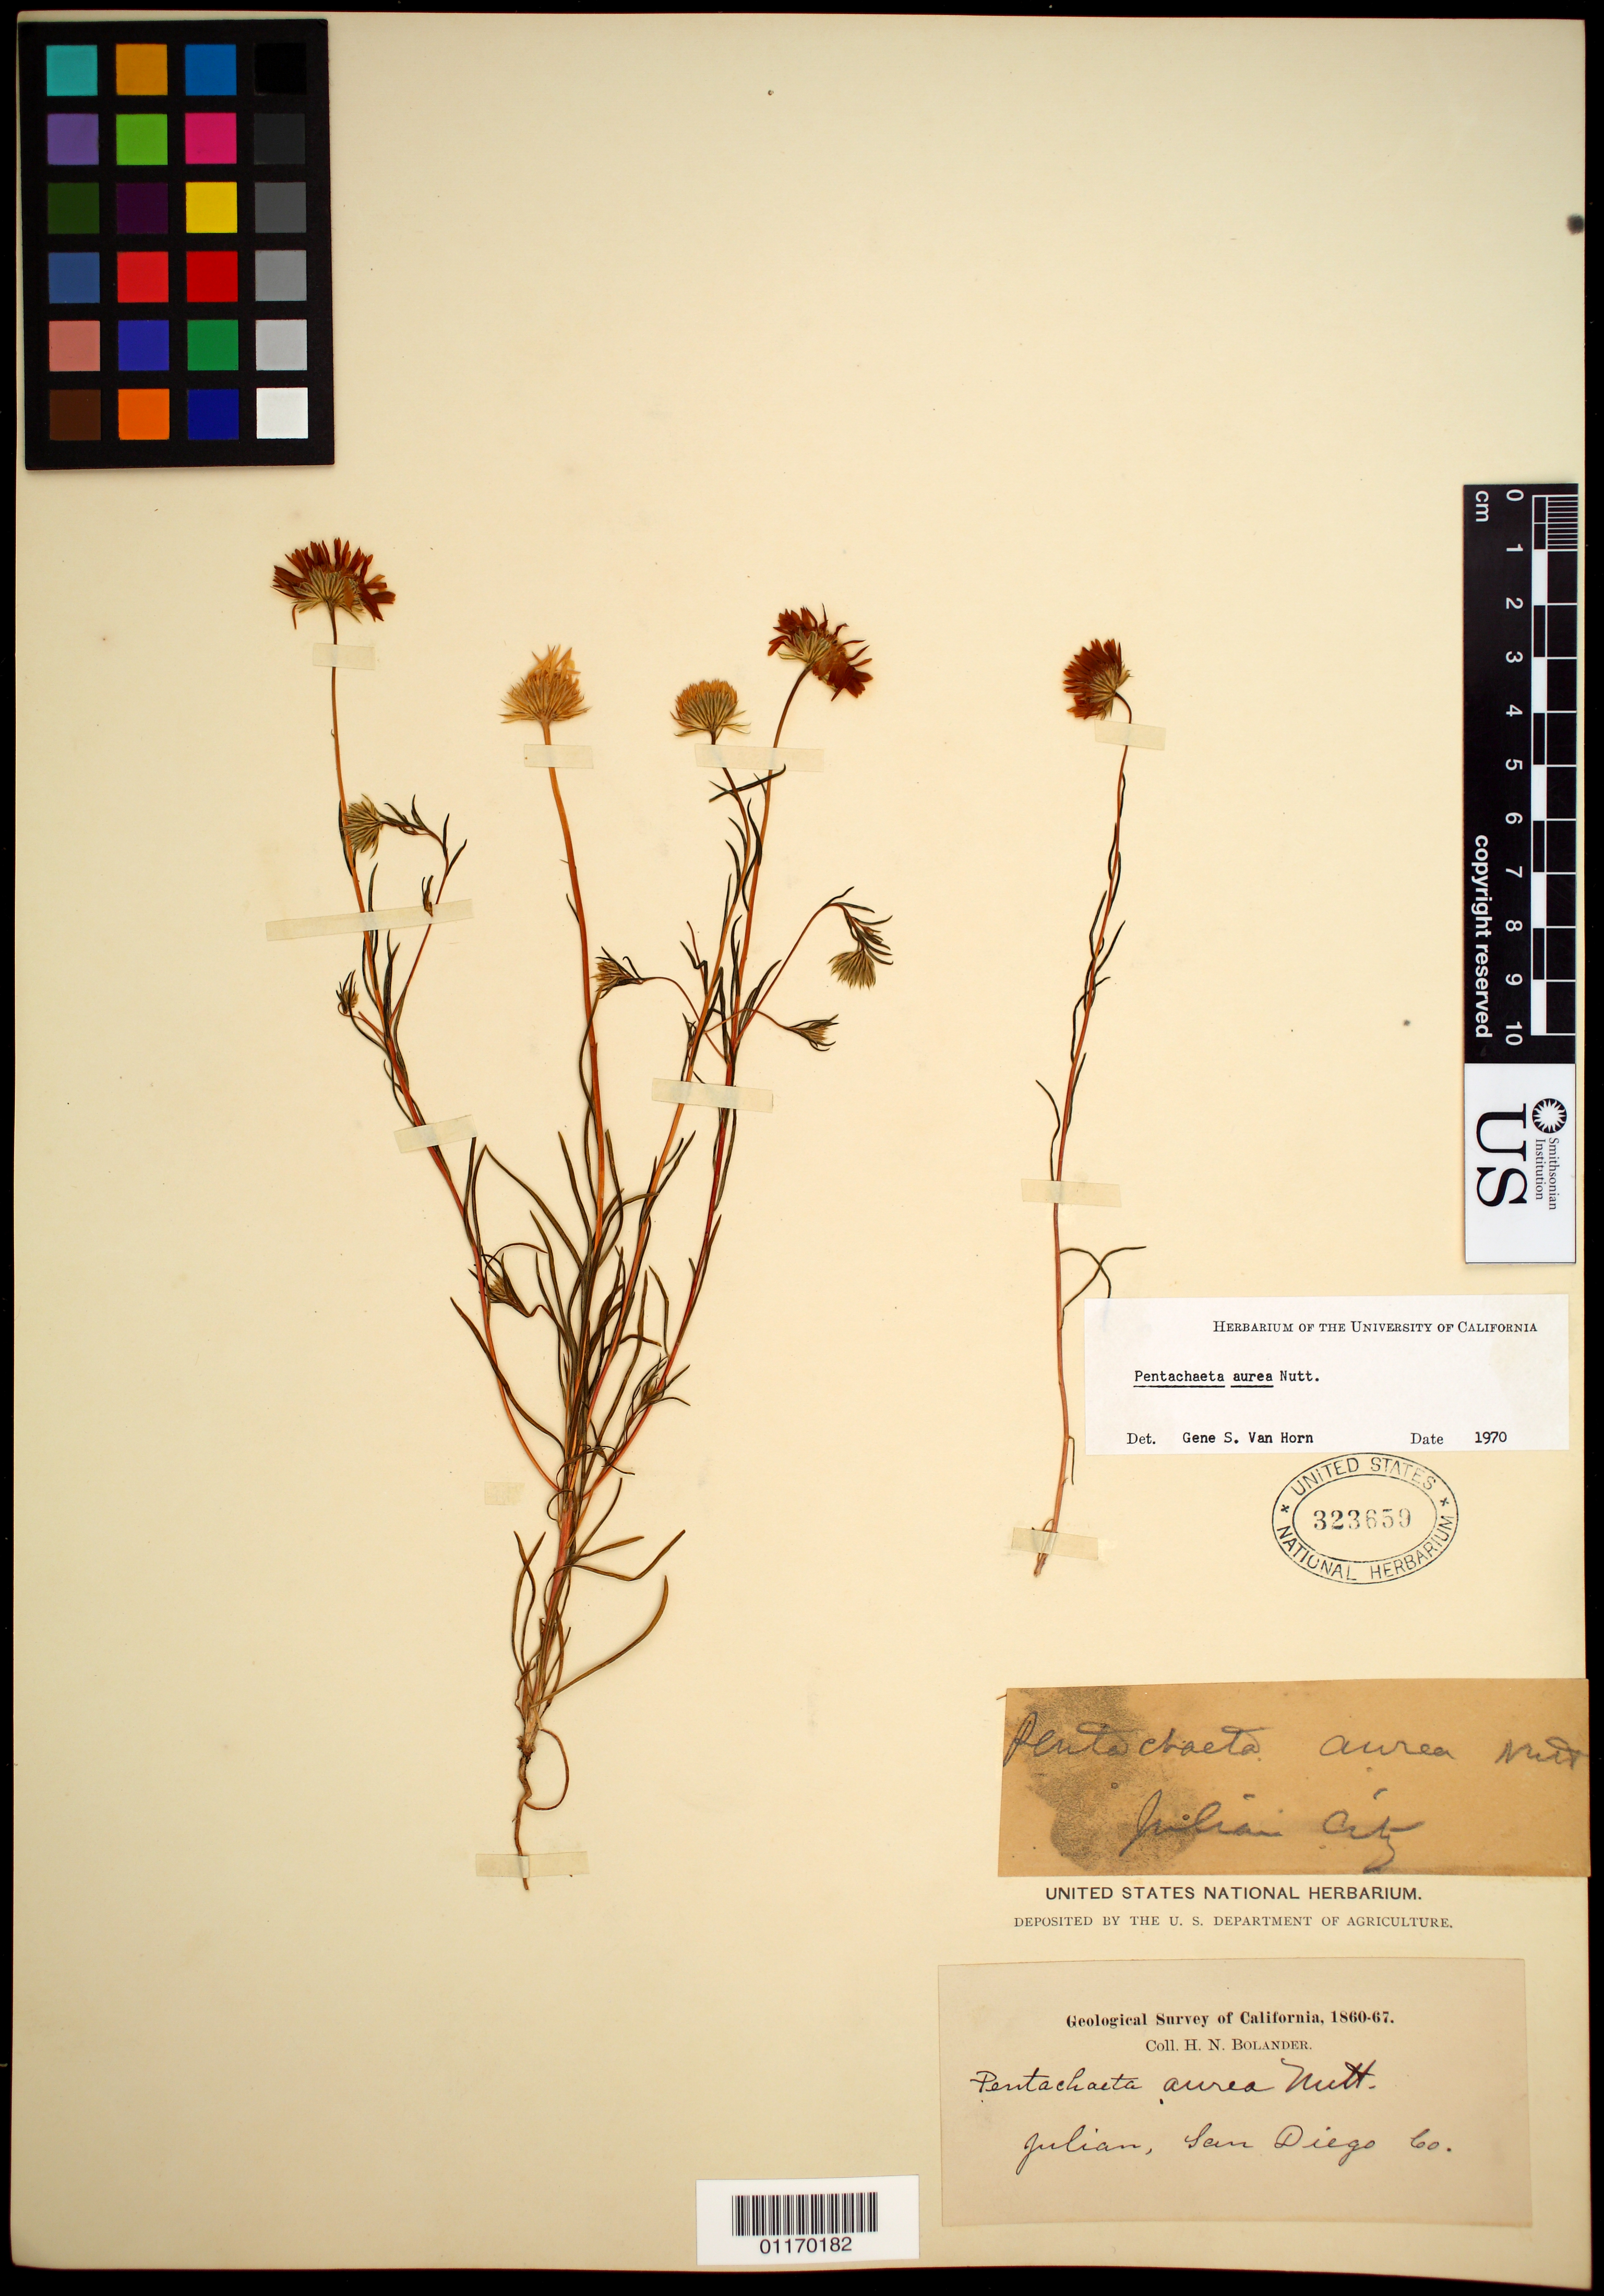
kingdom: Plantae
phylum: Tracheophyta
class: Magnoliopsida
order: Asterales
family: Asteraceae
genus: Pentachaeta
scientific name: Pentachaeta aurea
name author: Nutt.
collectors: H. Bolander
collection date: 1860/1867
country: United States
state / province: California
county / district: San Diego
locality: Julian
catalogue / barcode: US 323659